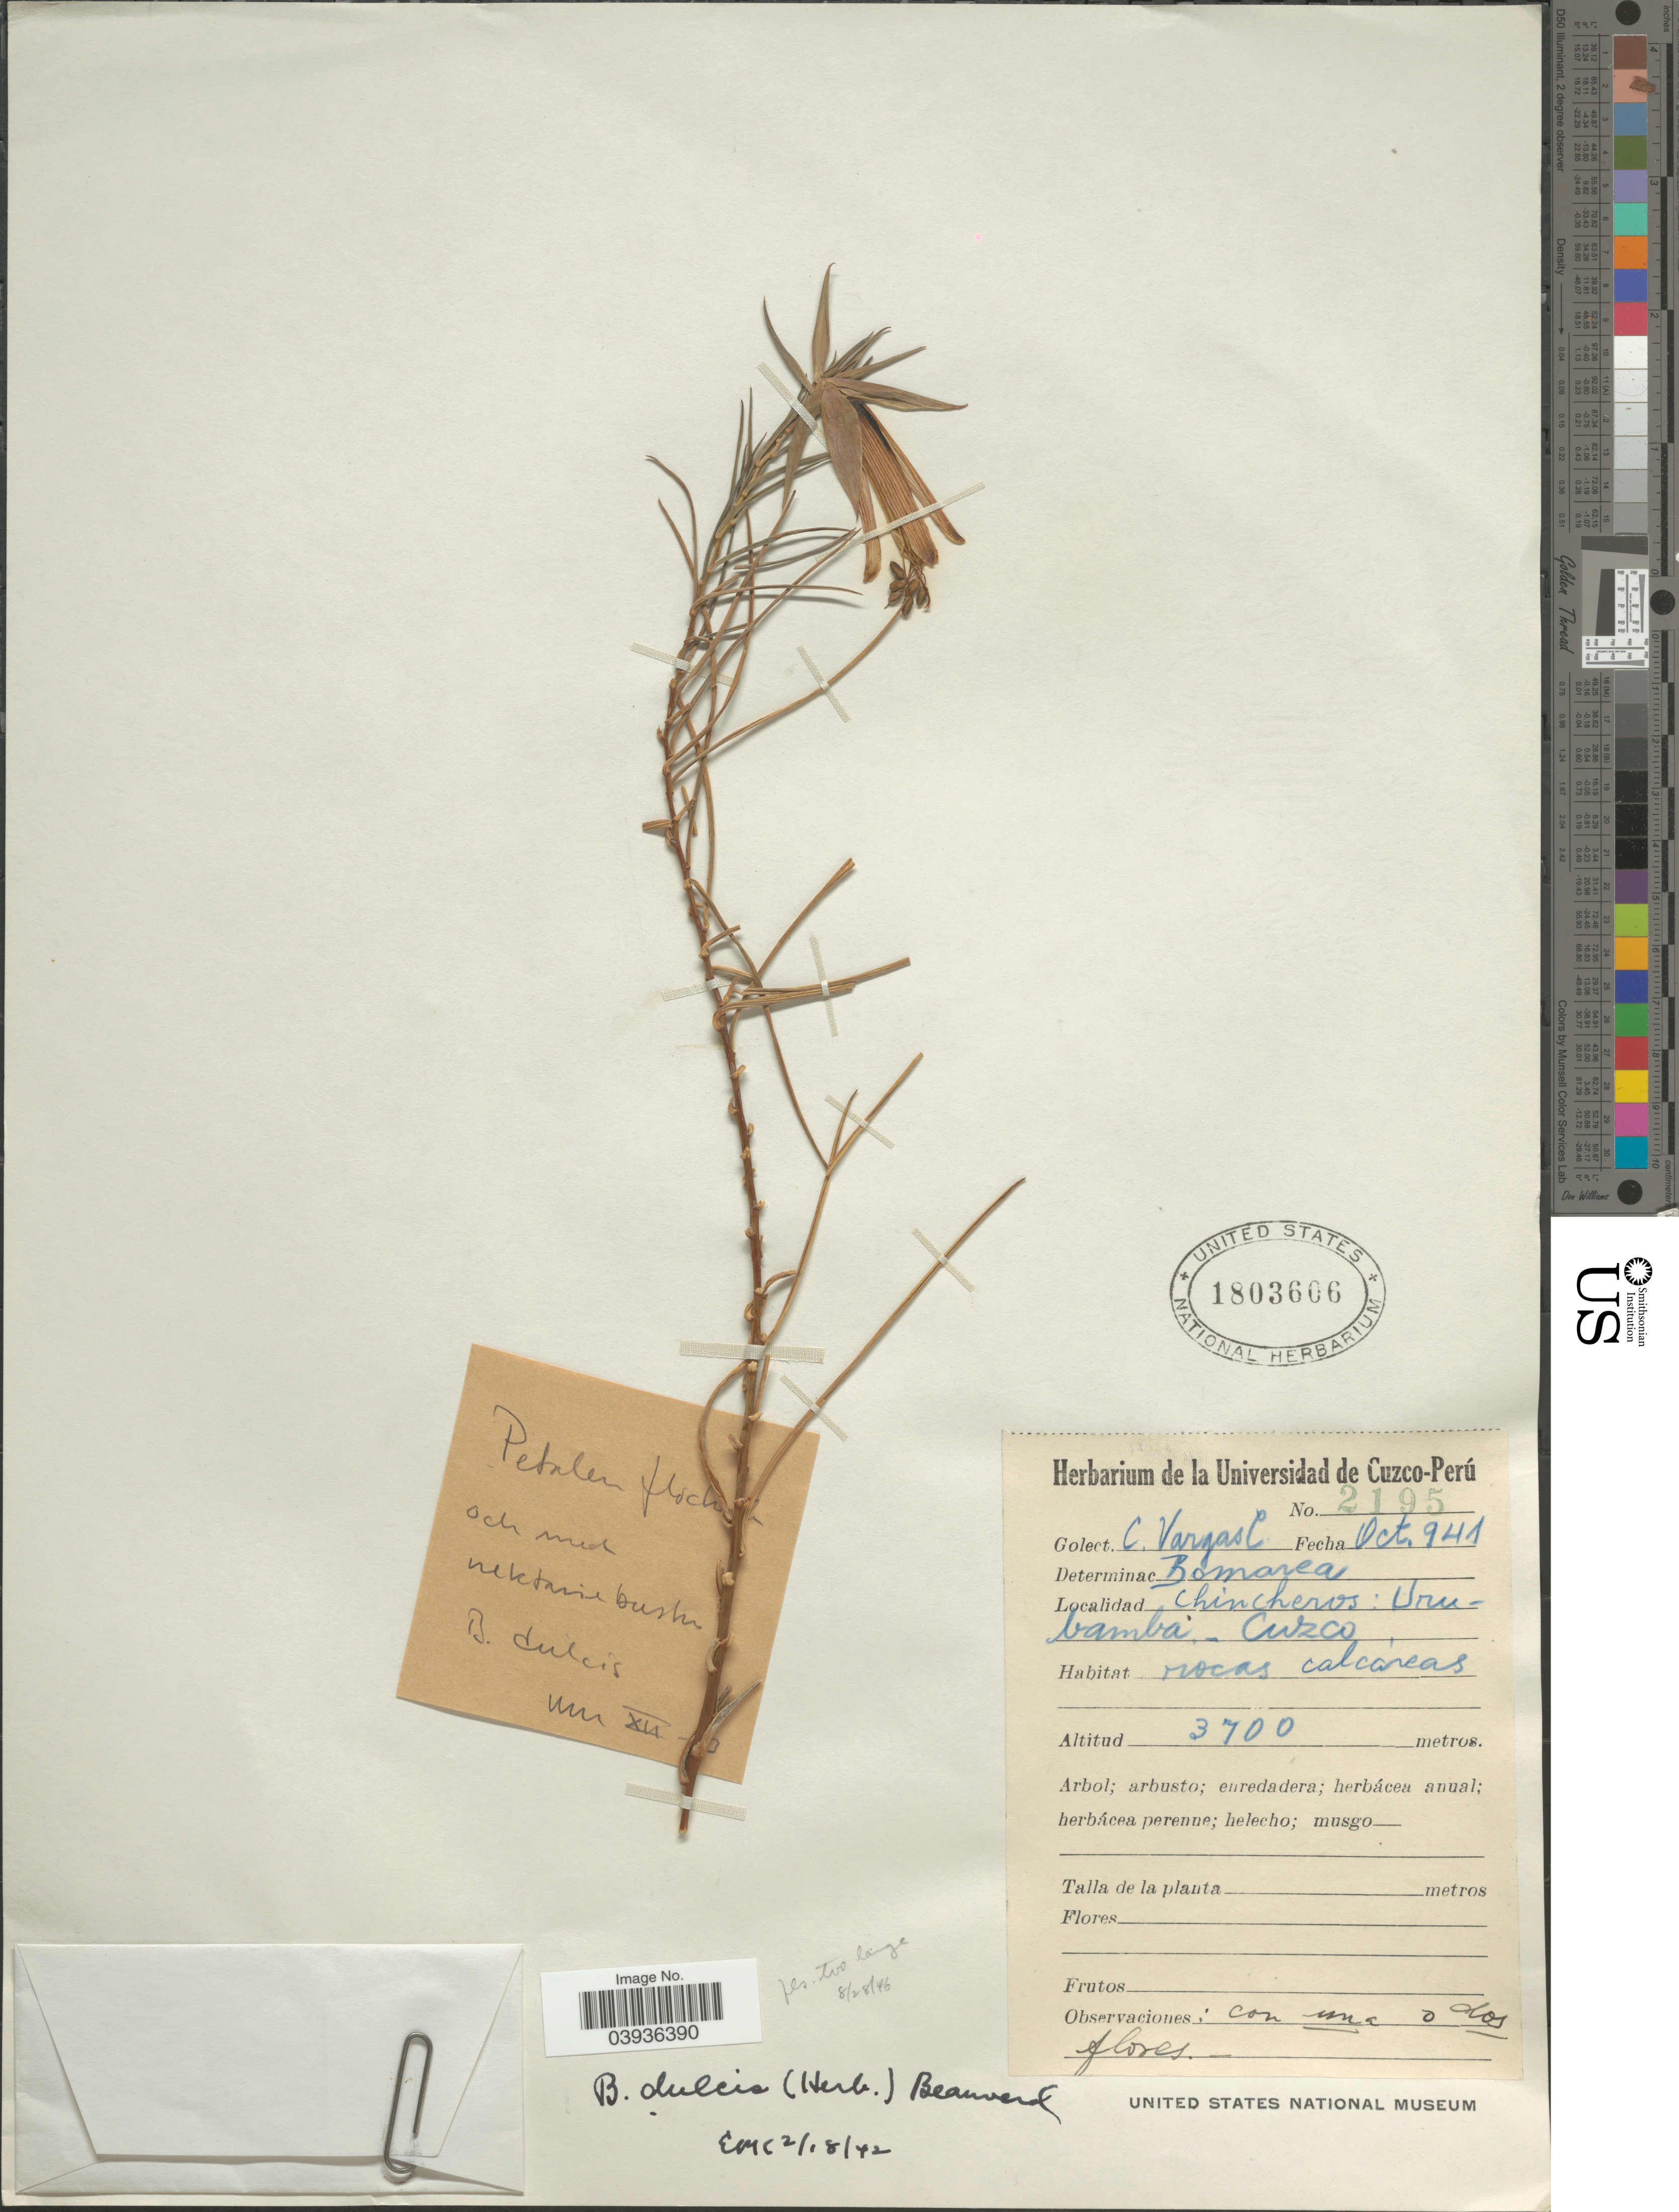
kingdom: Plantae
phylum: Tracheophyta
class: Liliopsida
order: Liliales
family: Alstroemeriaceae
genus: Bomarea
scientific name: Bomarea dulcis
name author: (Hook.) Beauverd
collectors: C. Vargas Calderón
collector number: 2195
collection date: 1941-10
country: Peru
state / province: Cusco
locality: Chincheros: Urubamba - Cuzco.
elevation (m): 3700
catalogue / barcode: US 1803606